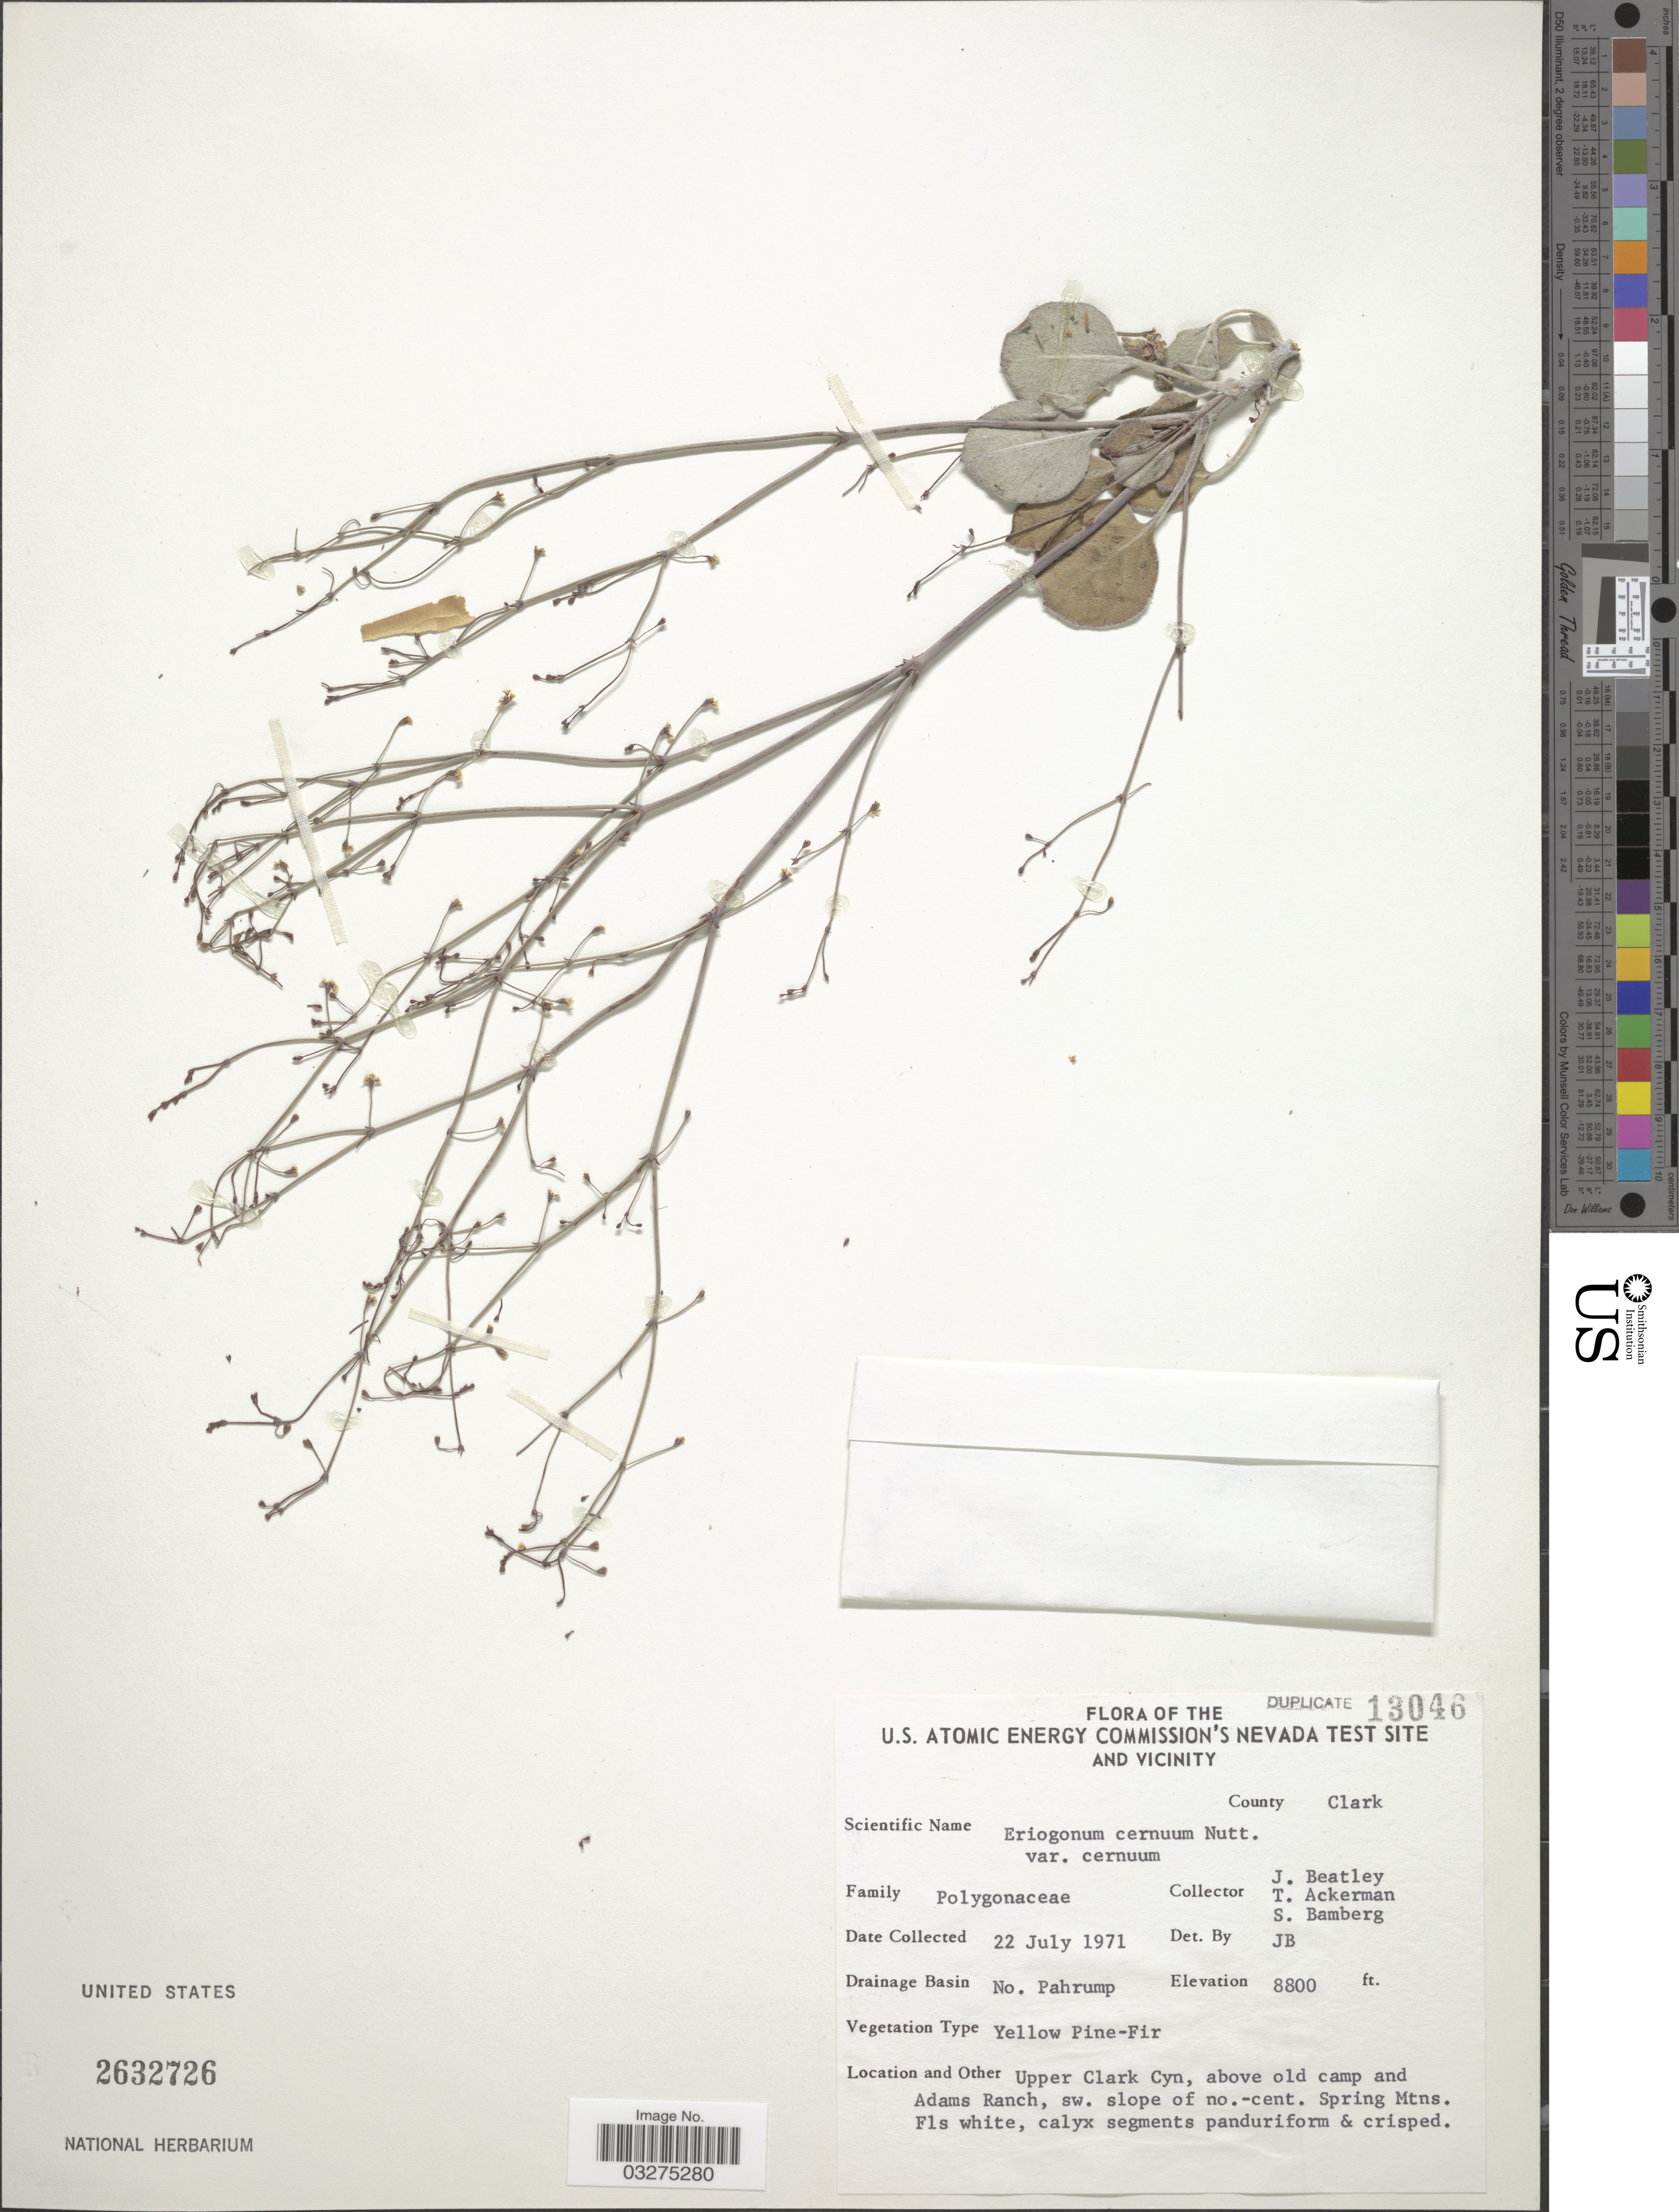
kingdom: Plantae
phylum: Tracheophyta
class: Magnoliopsida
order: Caryophyllales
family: Polygonaceae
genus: Eriogonum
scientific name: Eriogonum cernuum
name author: Nutt.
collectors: J. C. Beatley, T. Ackerman & S. Bamberg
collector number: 13046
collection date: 1971-07-22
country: United States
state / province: Nevada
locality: U.S. Atomic Energy Commission's Nevada Test Site and Vicinity, County Clark, Drainage Basin No. Pahrump, Upper Clark Cyn, above old camp and Adams Ranch, sw. slope of no.-cent. Spring Mtns.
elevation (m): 2682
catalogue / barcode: US 2632726